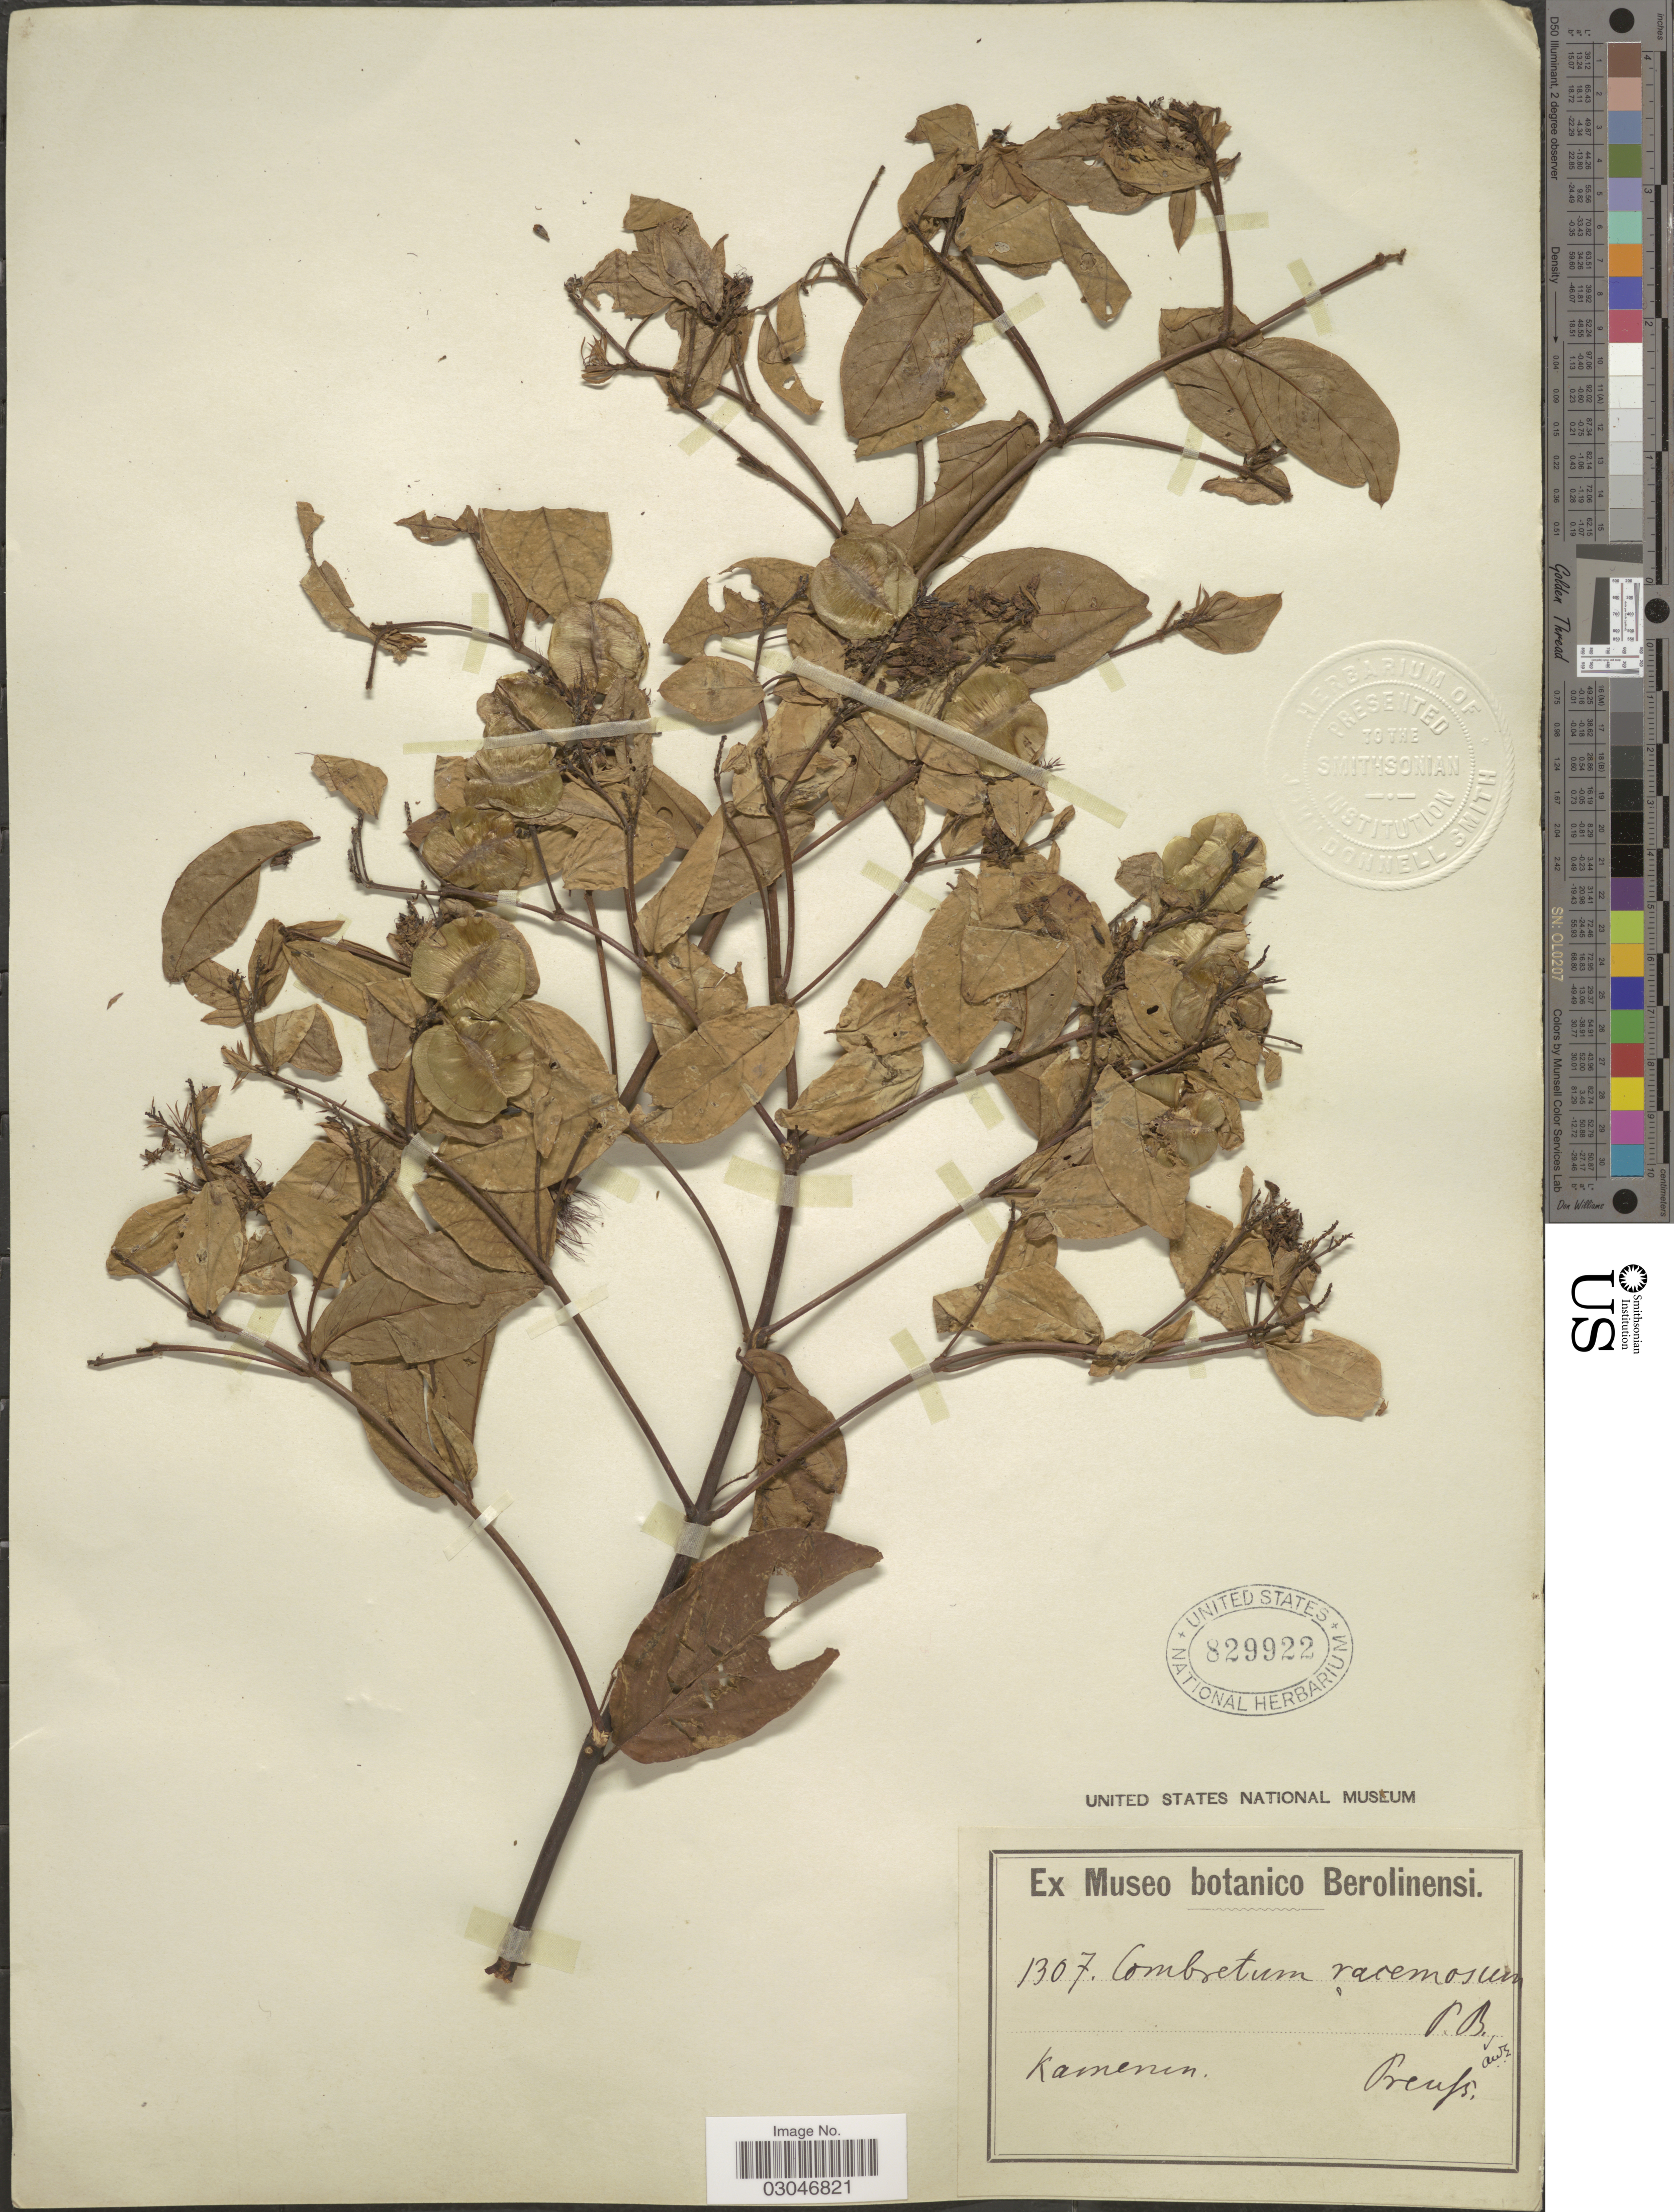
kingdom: Plantae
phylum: Tracheophyta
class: Magnoliopsida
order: Myrtales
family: Combretaceae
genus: Combretum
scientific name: Combretum racemosum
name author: P. Beauv.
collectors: C. Preuss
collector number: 1307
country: Cameroon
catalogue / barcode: US 829922